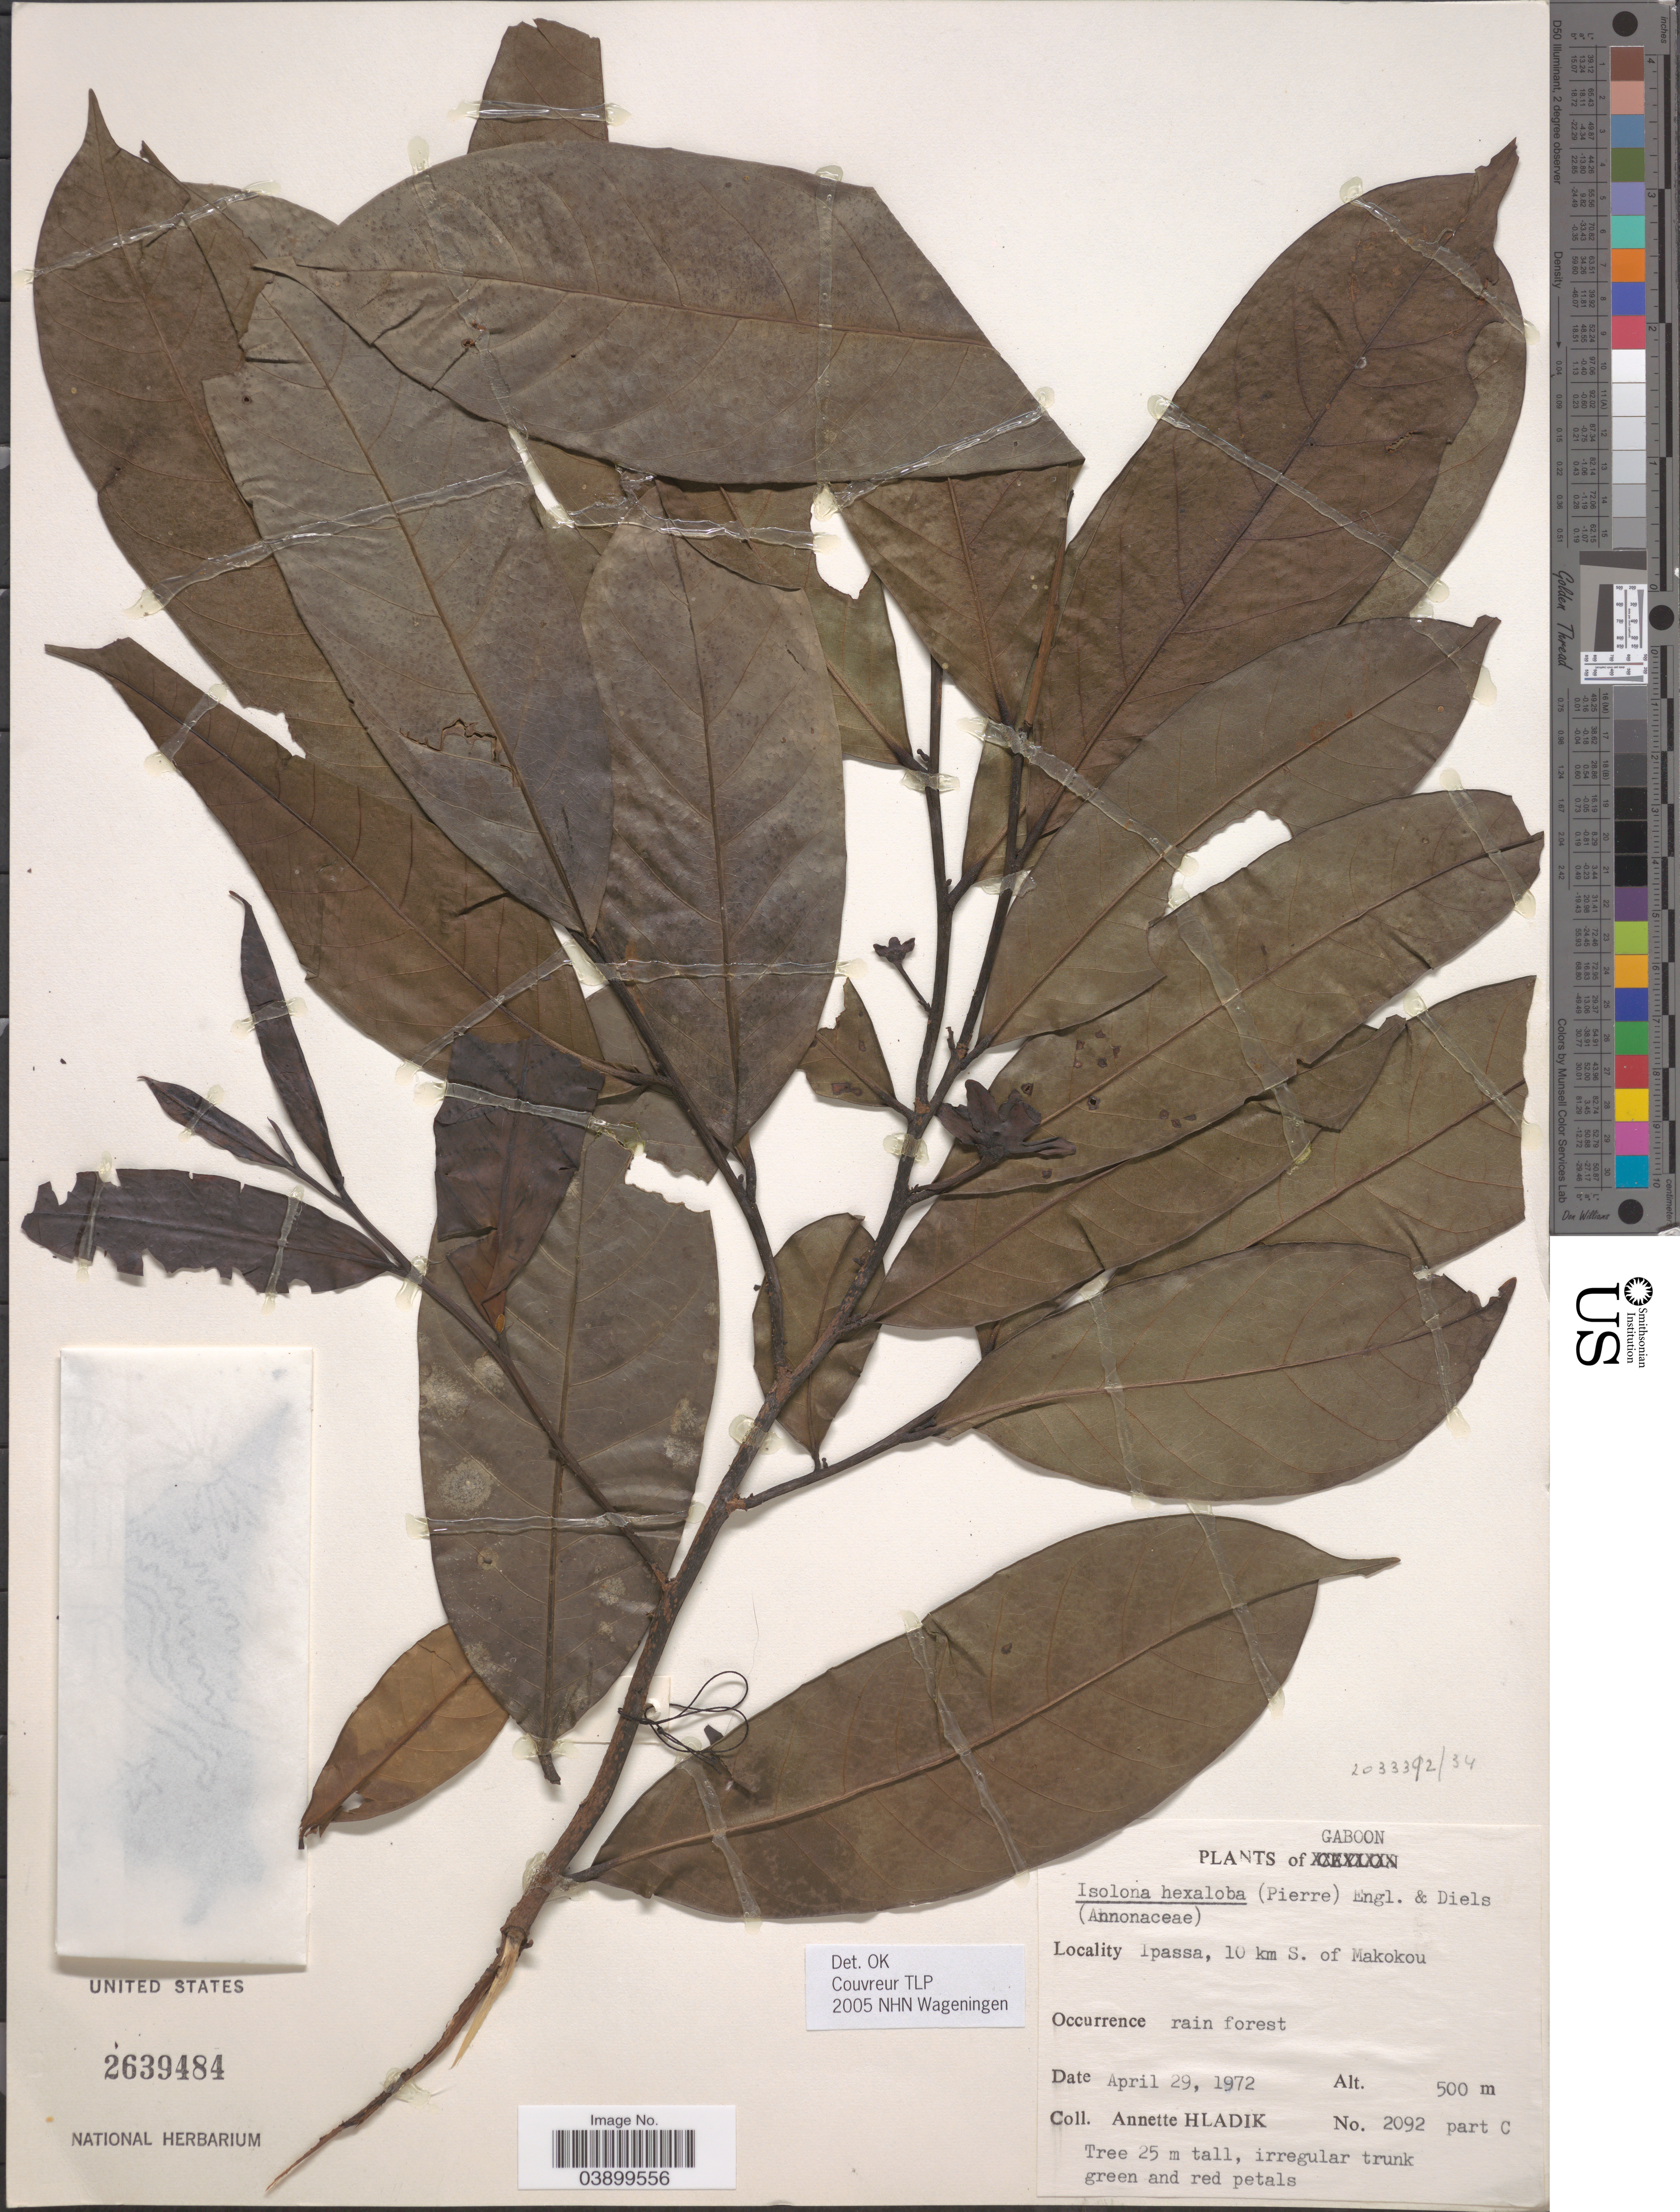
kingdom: Plantae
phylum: Tracheophyta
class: Magnoliopsida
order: Magnoliales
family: Annonaceae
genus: Isolona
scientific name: Isolona hexaloba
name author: (Pierre) Engl. & Diels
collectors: A. Hladik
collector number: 2092 part C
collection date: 1972-04-29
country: Gabon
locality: Gaboon. Ipassa, 10 km S. of Makokou.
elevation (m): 500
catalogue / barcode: US 2639484